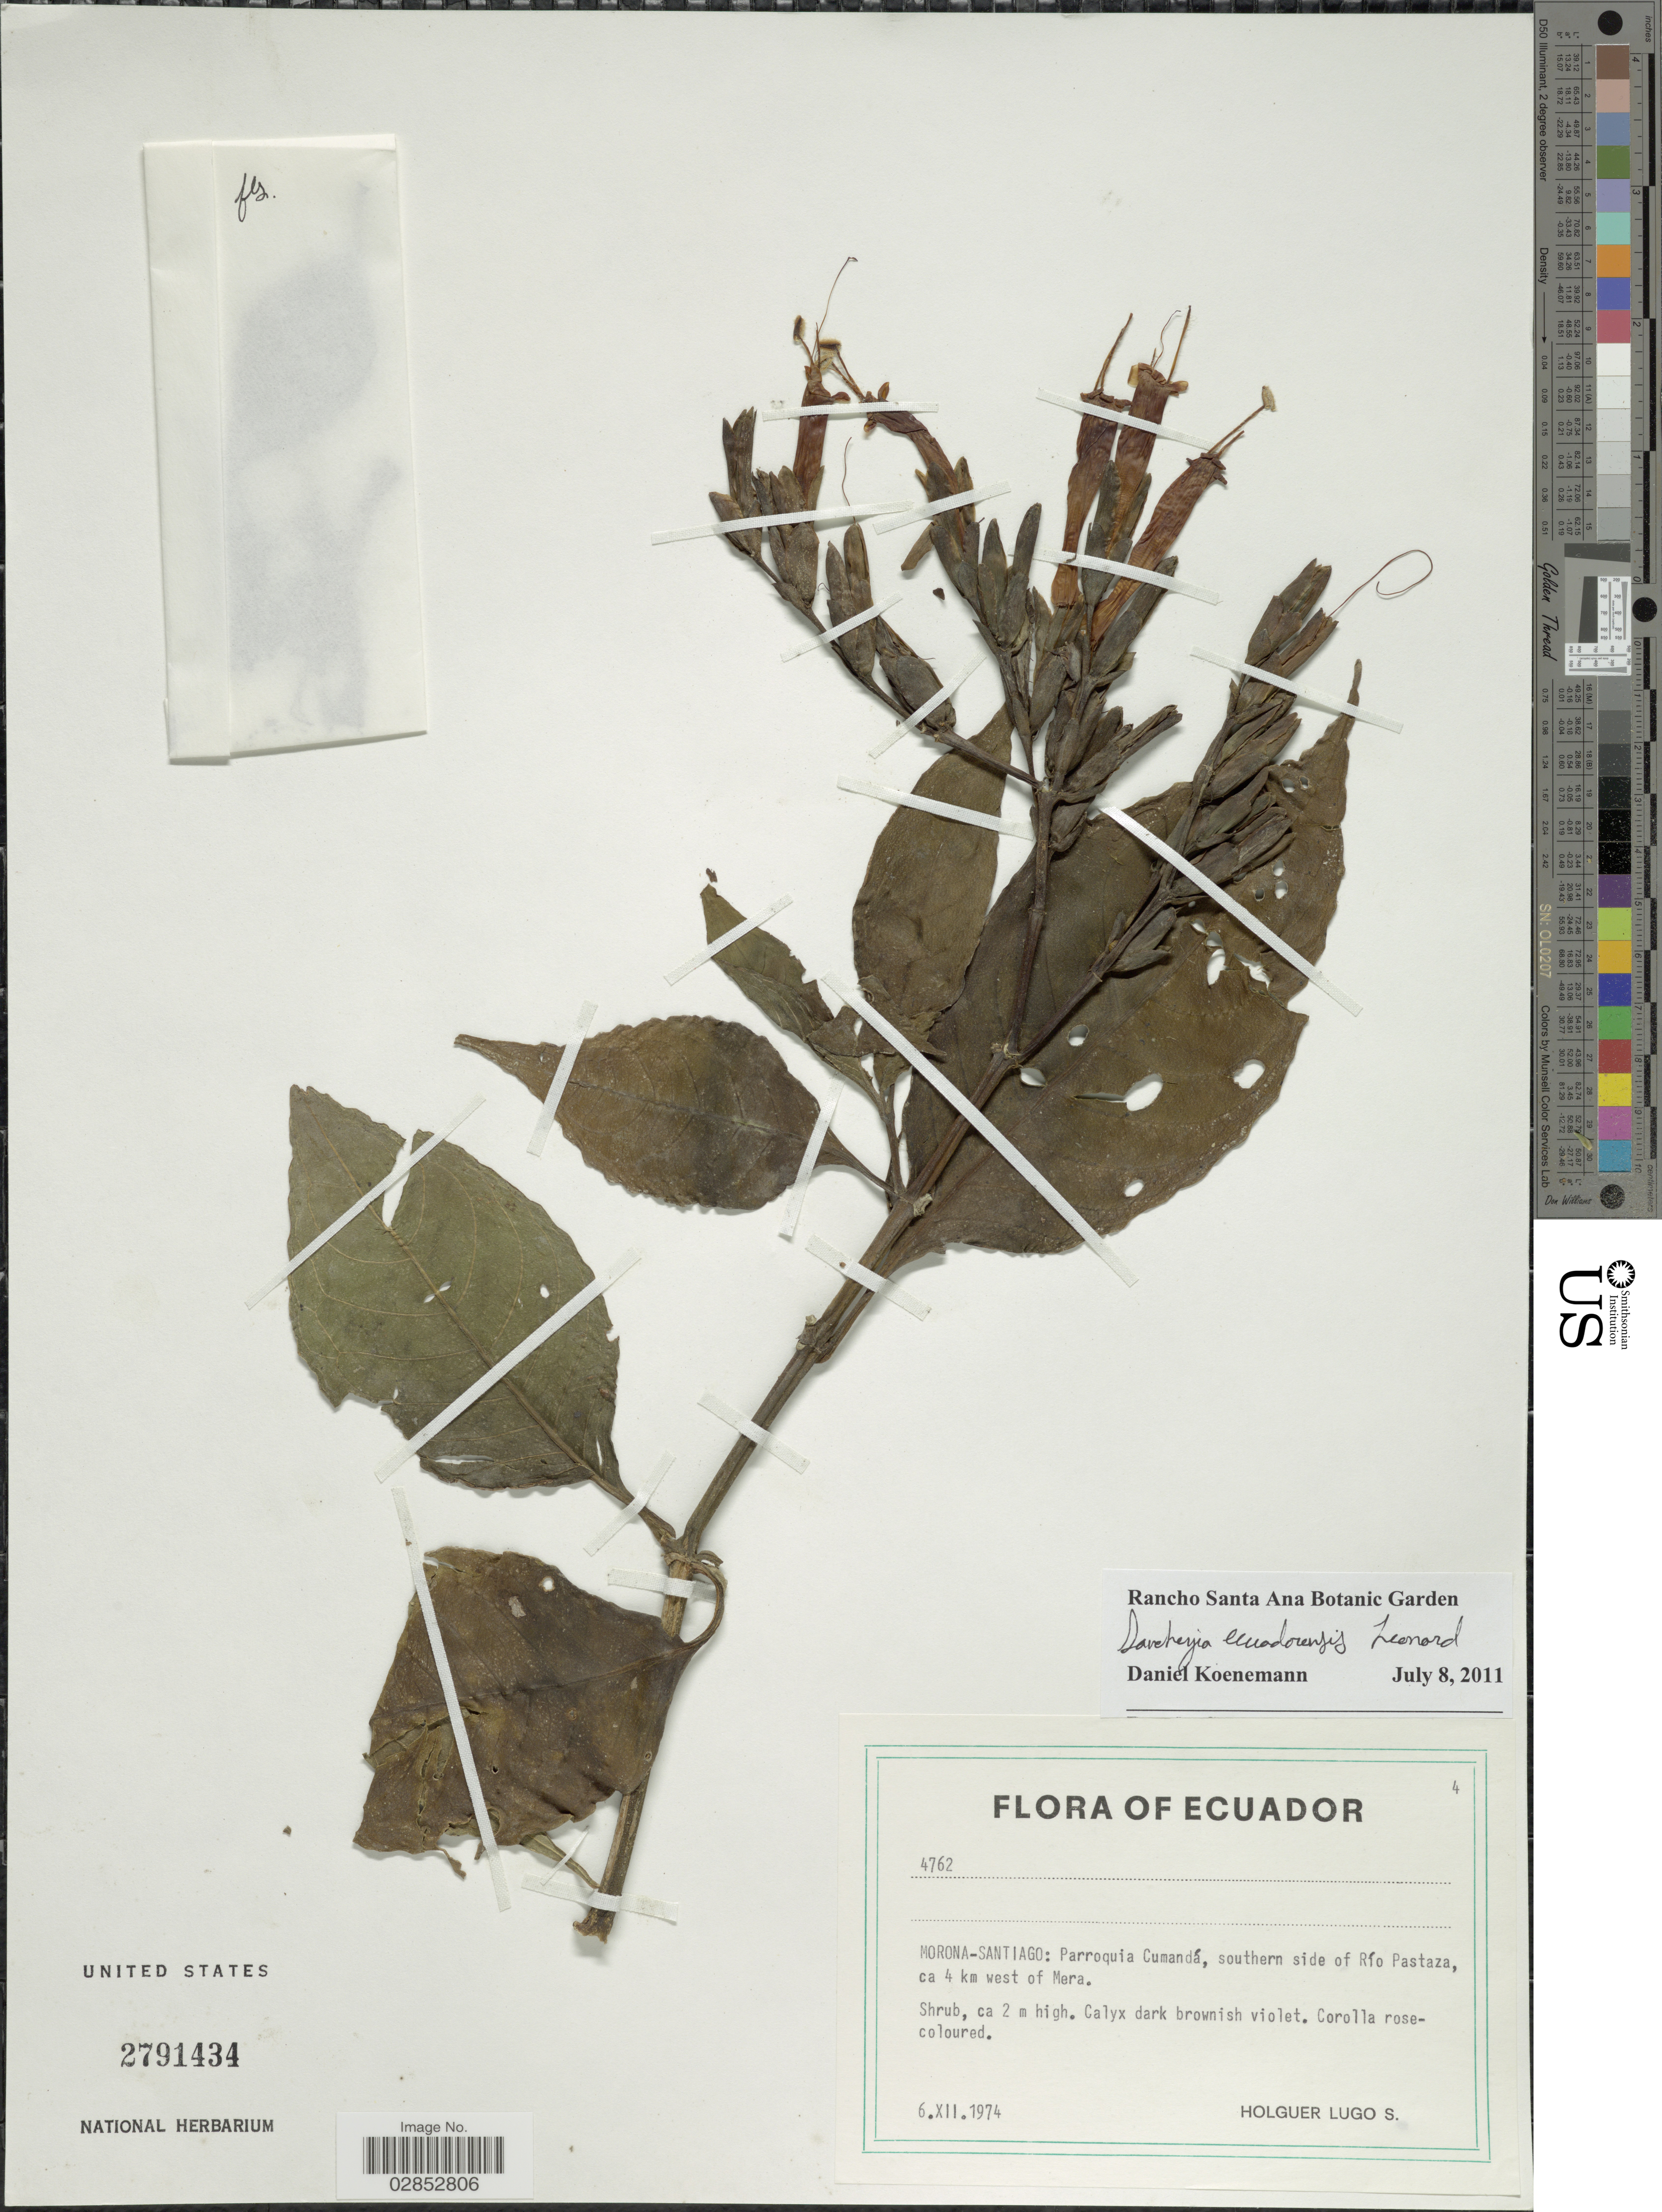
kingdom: Plantae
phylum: Tracheophyta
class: Magnoliopsida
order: Lamiales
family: Acanthaceae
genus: Sanchezia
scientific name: Sanchezia parviflora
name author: Leonard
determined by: Azevedo, Igor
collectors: H. Lugo S.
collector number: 4762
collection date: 1974-12-06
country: Ecuador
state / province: Morona-Santiago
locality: Parroquia Cumandá, southern side of Río Pastaza, ca 4 km west of Mera.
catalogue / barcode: US 2791434